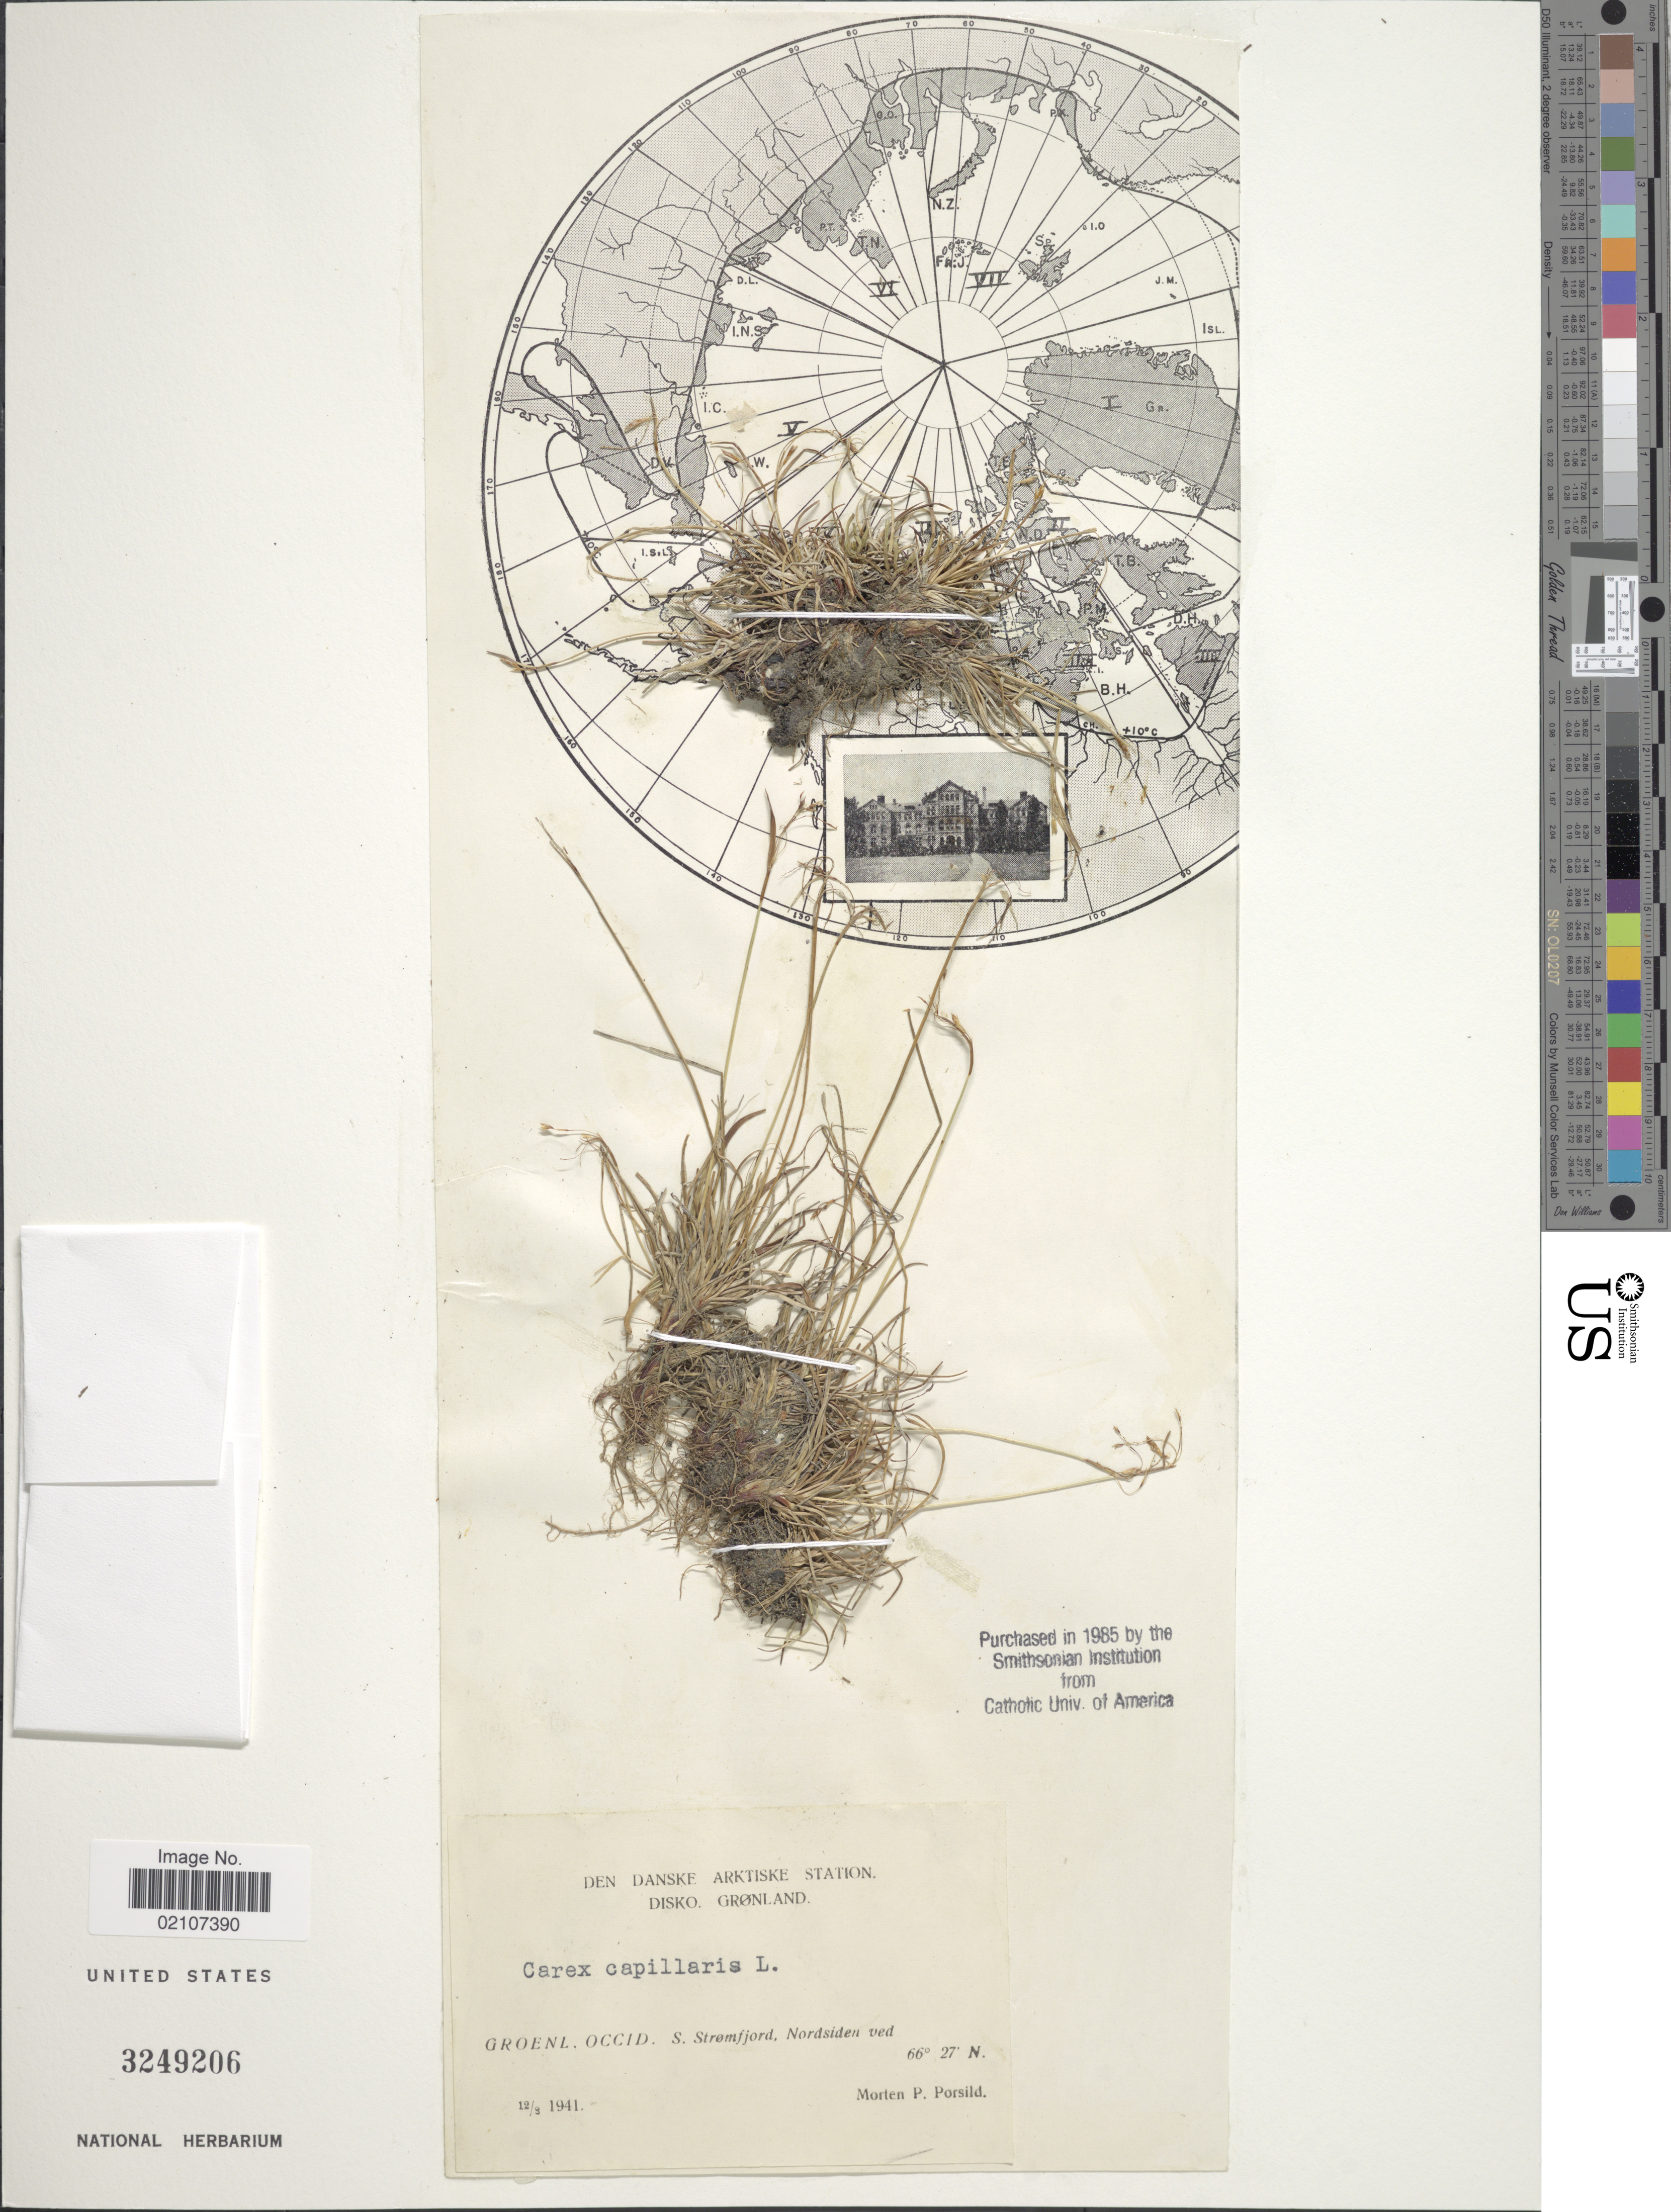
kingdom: Plantae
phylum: Tracheophyta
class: Liliopsida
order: Poales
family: Cyperaceae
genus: Carex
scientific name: Carex capillaris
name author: L.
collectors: M. P. Porsild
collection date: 1941-03-12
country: Greenland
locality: Den Danske Artiske Station Disko, Groenl. Occid S Strømfjord, Nordsiden ved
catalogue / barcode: US 3249206